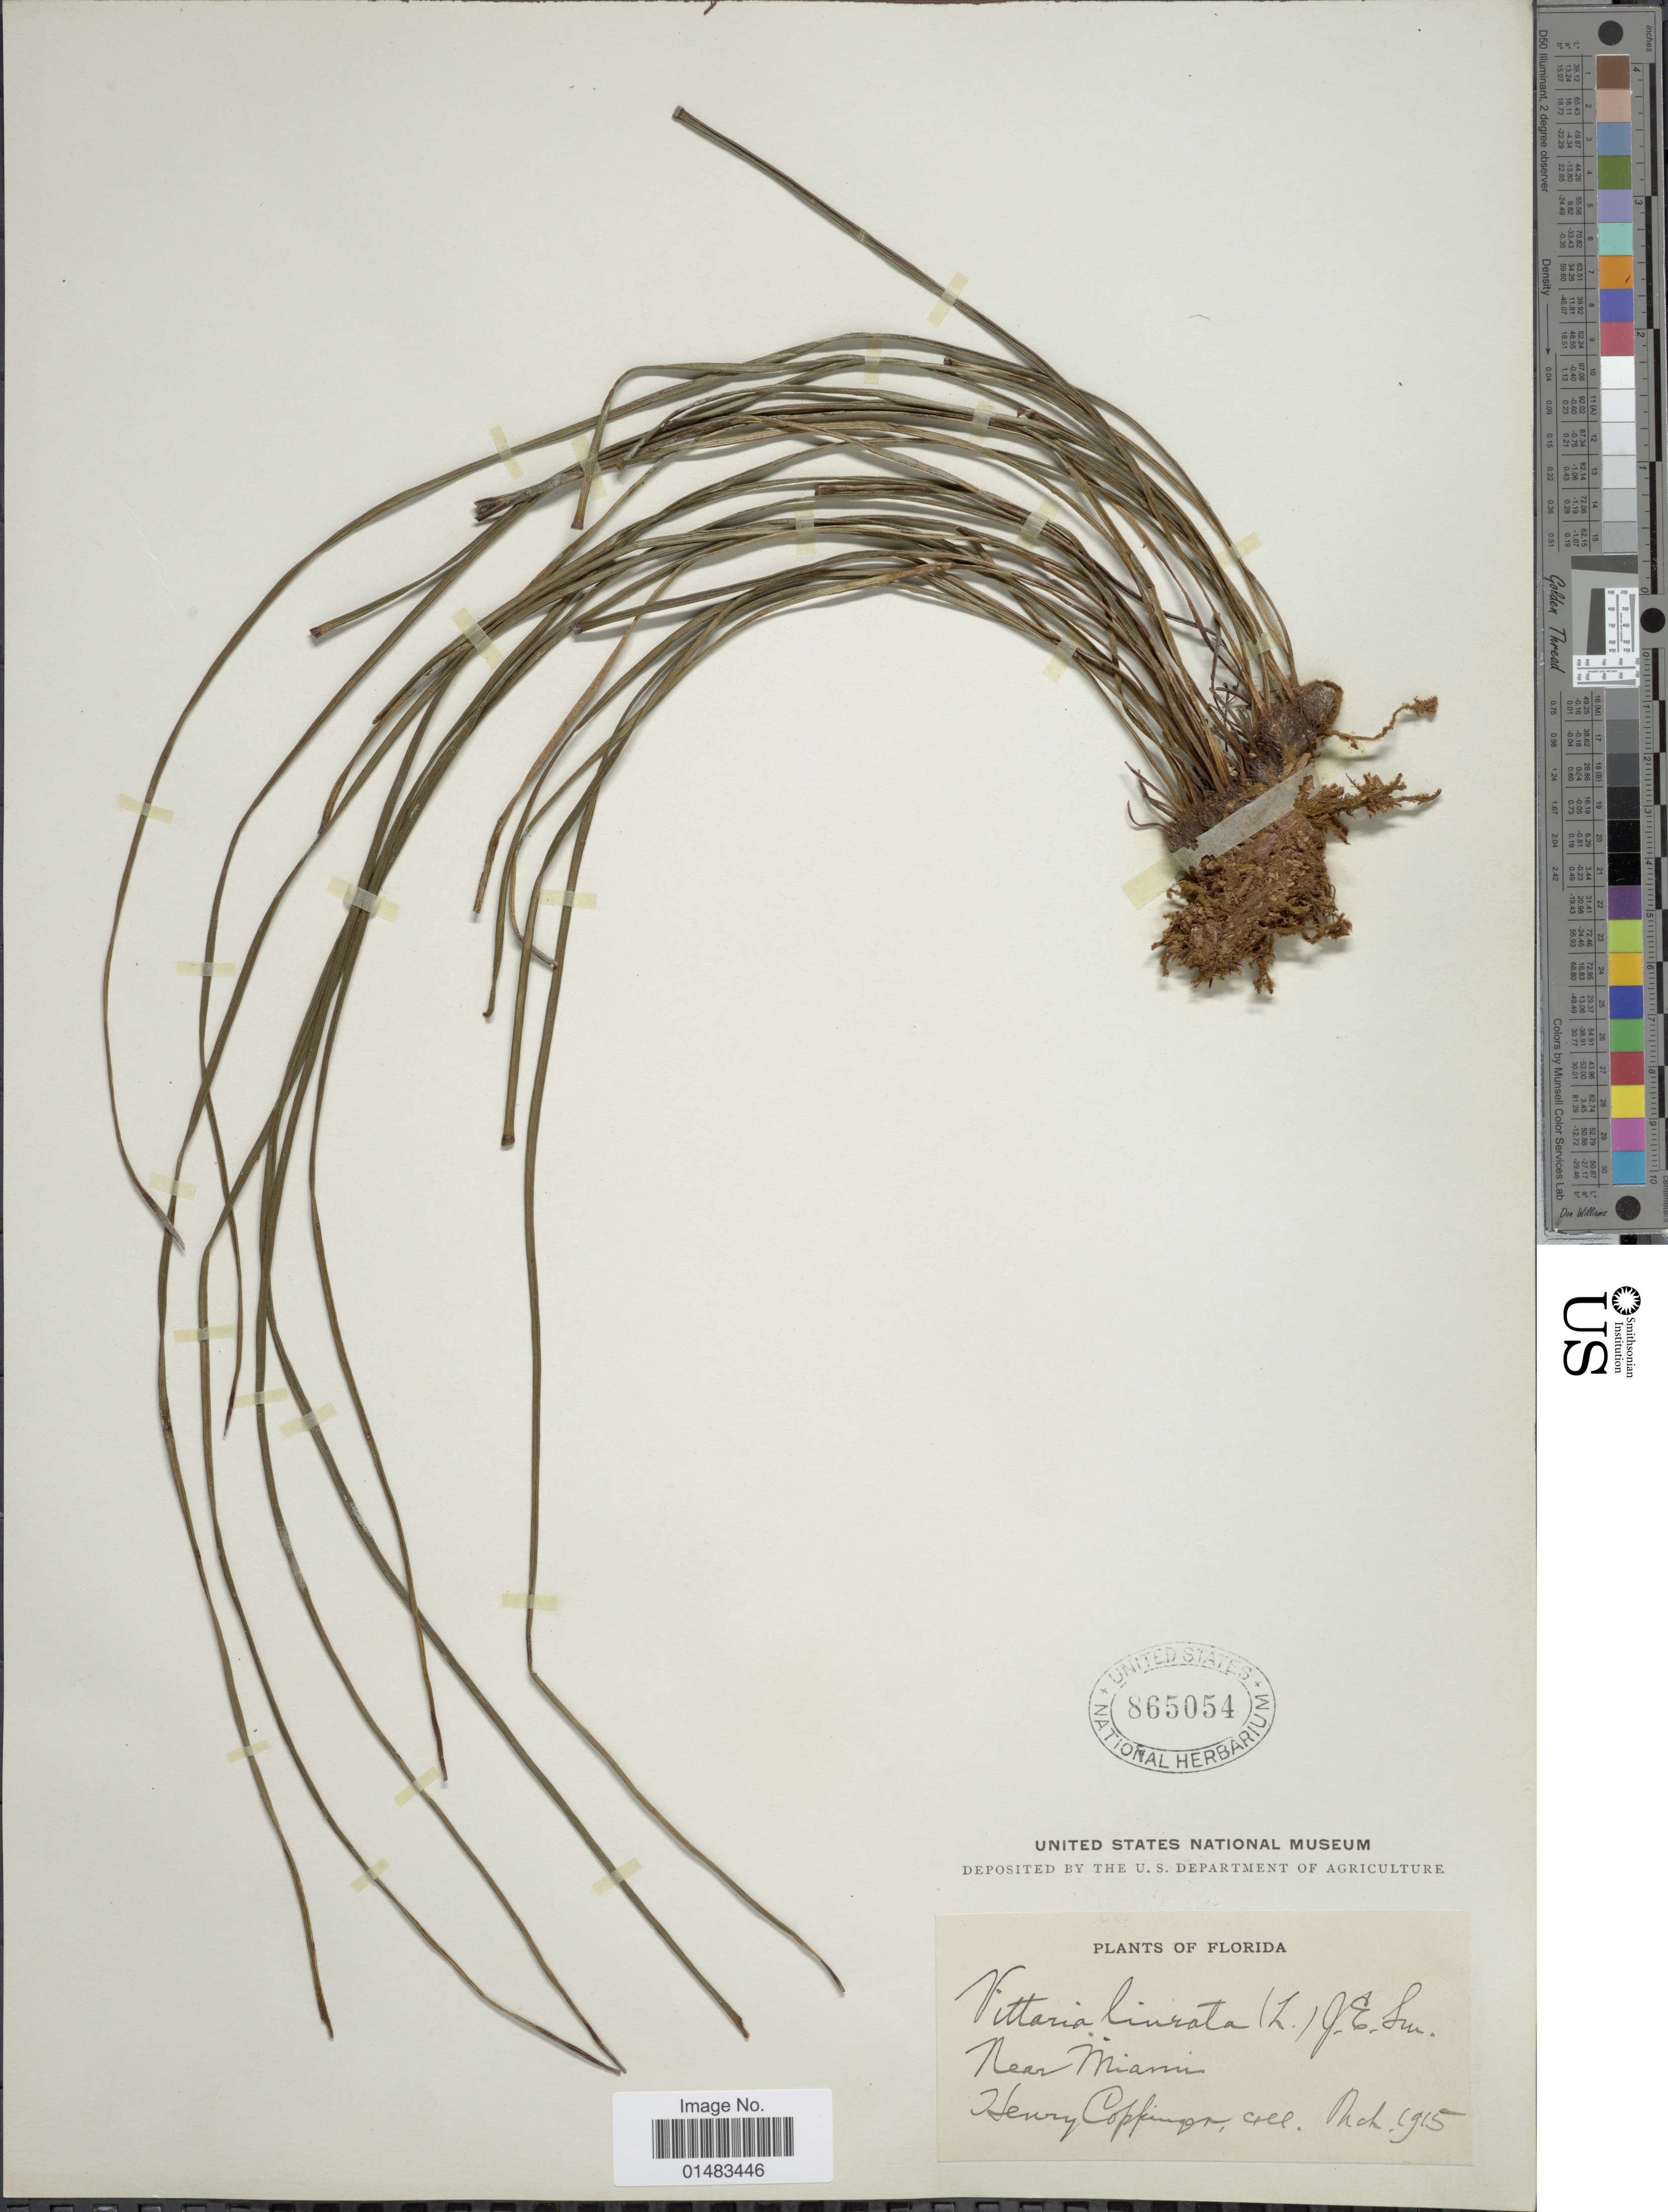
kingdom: Plantae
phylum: Tracheophyta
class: Polypodiopsida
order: Polypodiales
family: Pteridaceae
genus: Vittaria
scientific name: Vittaria lineata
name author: (L.) Sm.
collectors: H. Coppinger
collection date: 1915-03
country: United States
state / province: Florida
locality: Plants of Florida, Near Miami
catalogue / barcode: US 865054